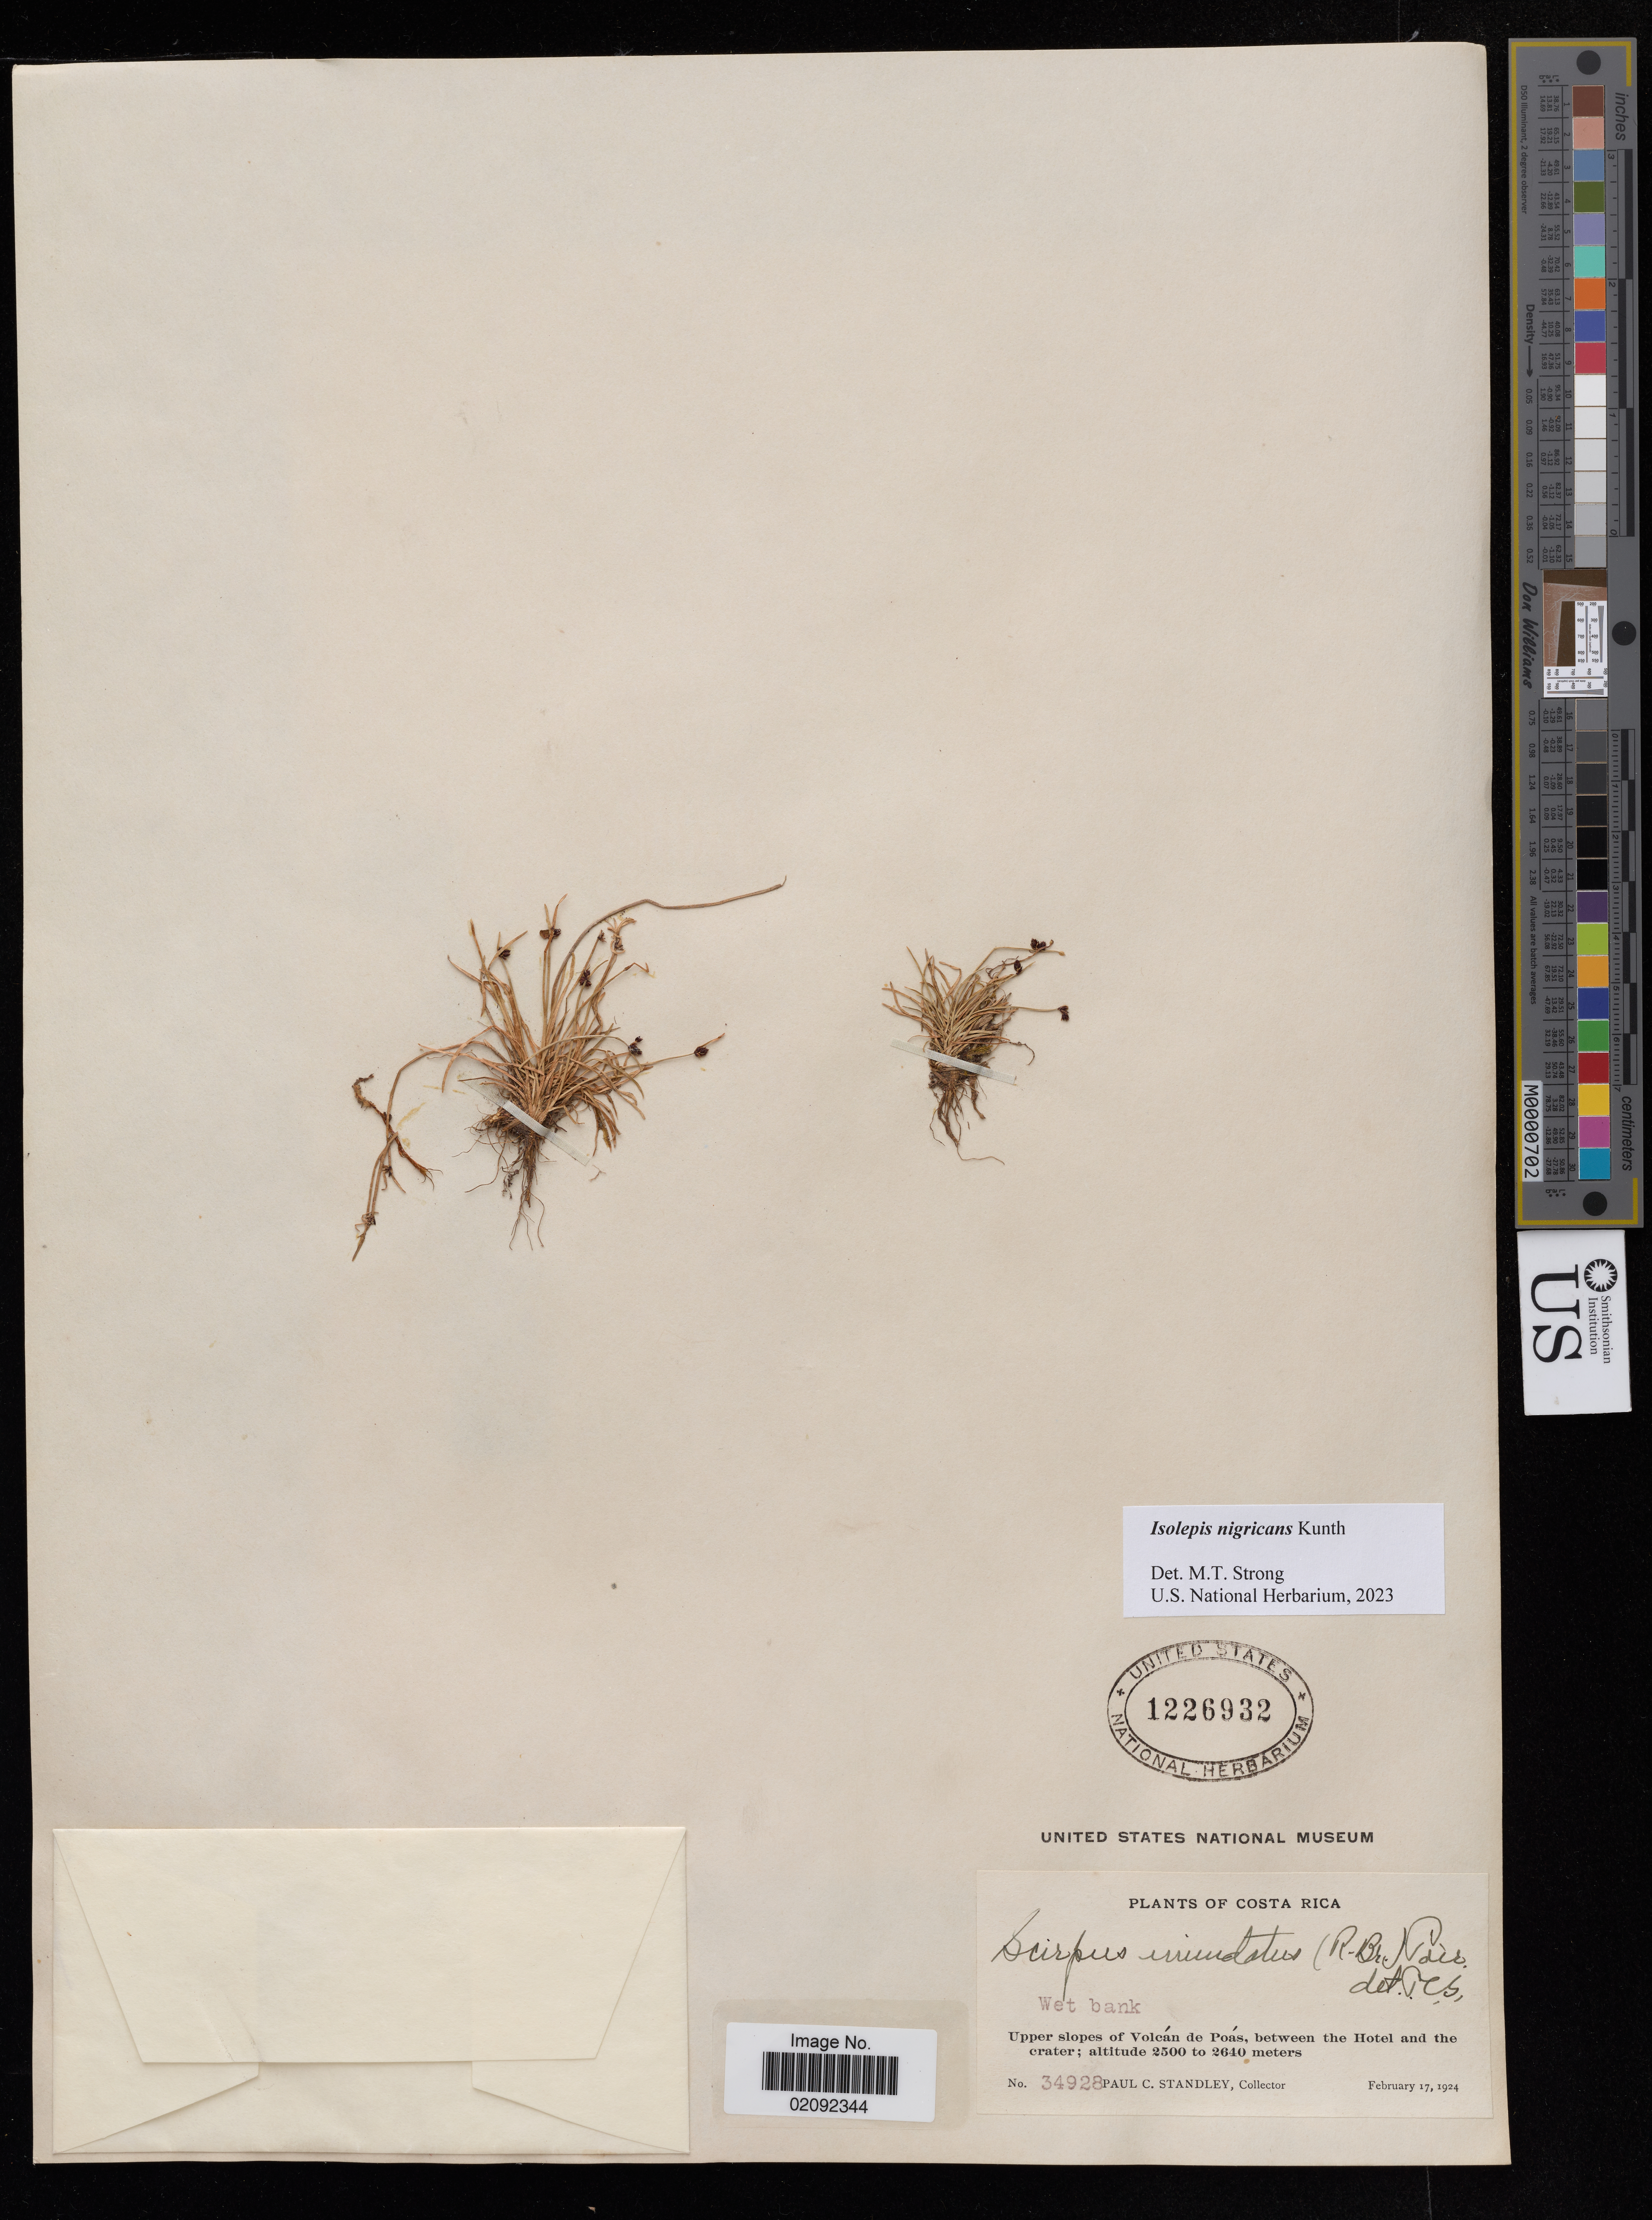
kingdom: Plantae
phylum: Tracheophyta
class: Liliopsida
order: Poales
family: Cyperaceae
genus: Isolepis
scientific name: Isolepis nigricans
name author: Kunth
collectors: P. C. Standley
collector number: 34928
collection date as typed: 17 Feb 1924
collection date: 1924-02-17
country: Costa Rica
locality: Between the hotel and crater on Volcan de Poás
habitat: Wet bank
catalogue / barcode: US 1226932